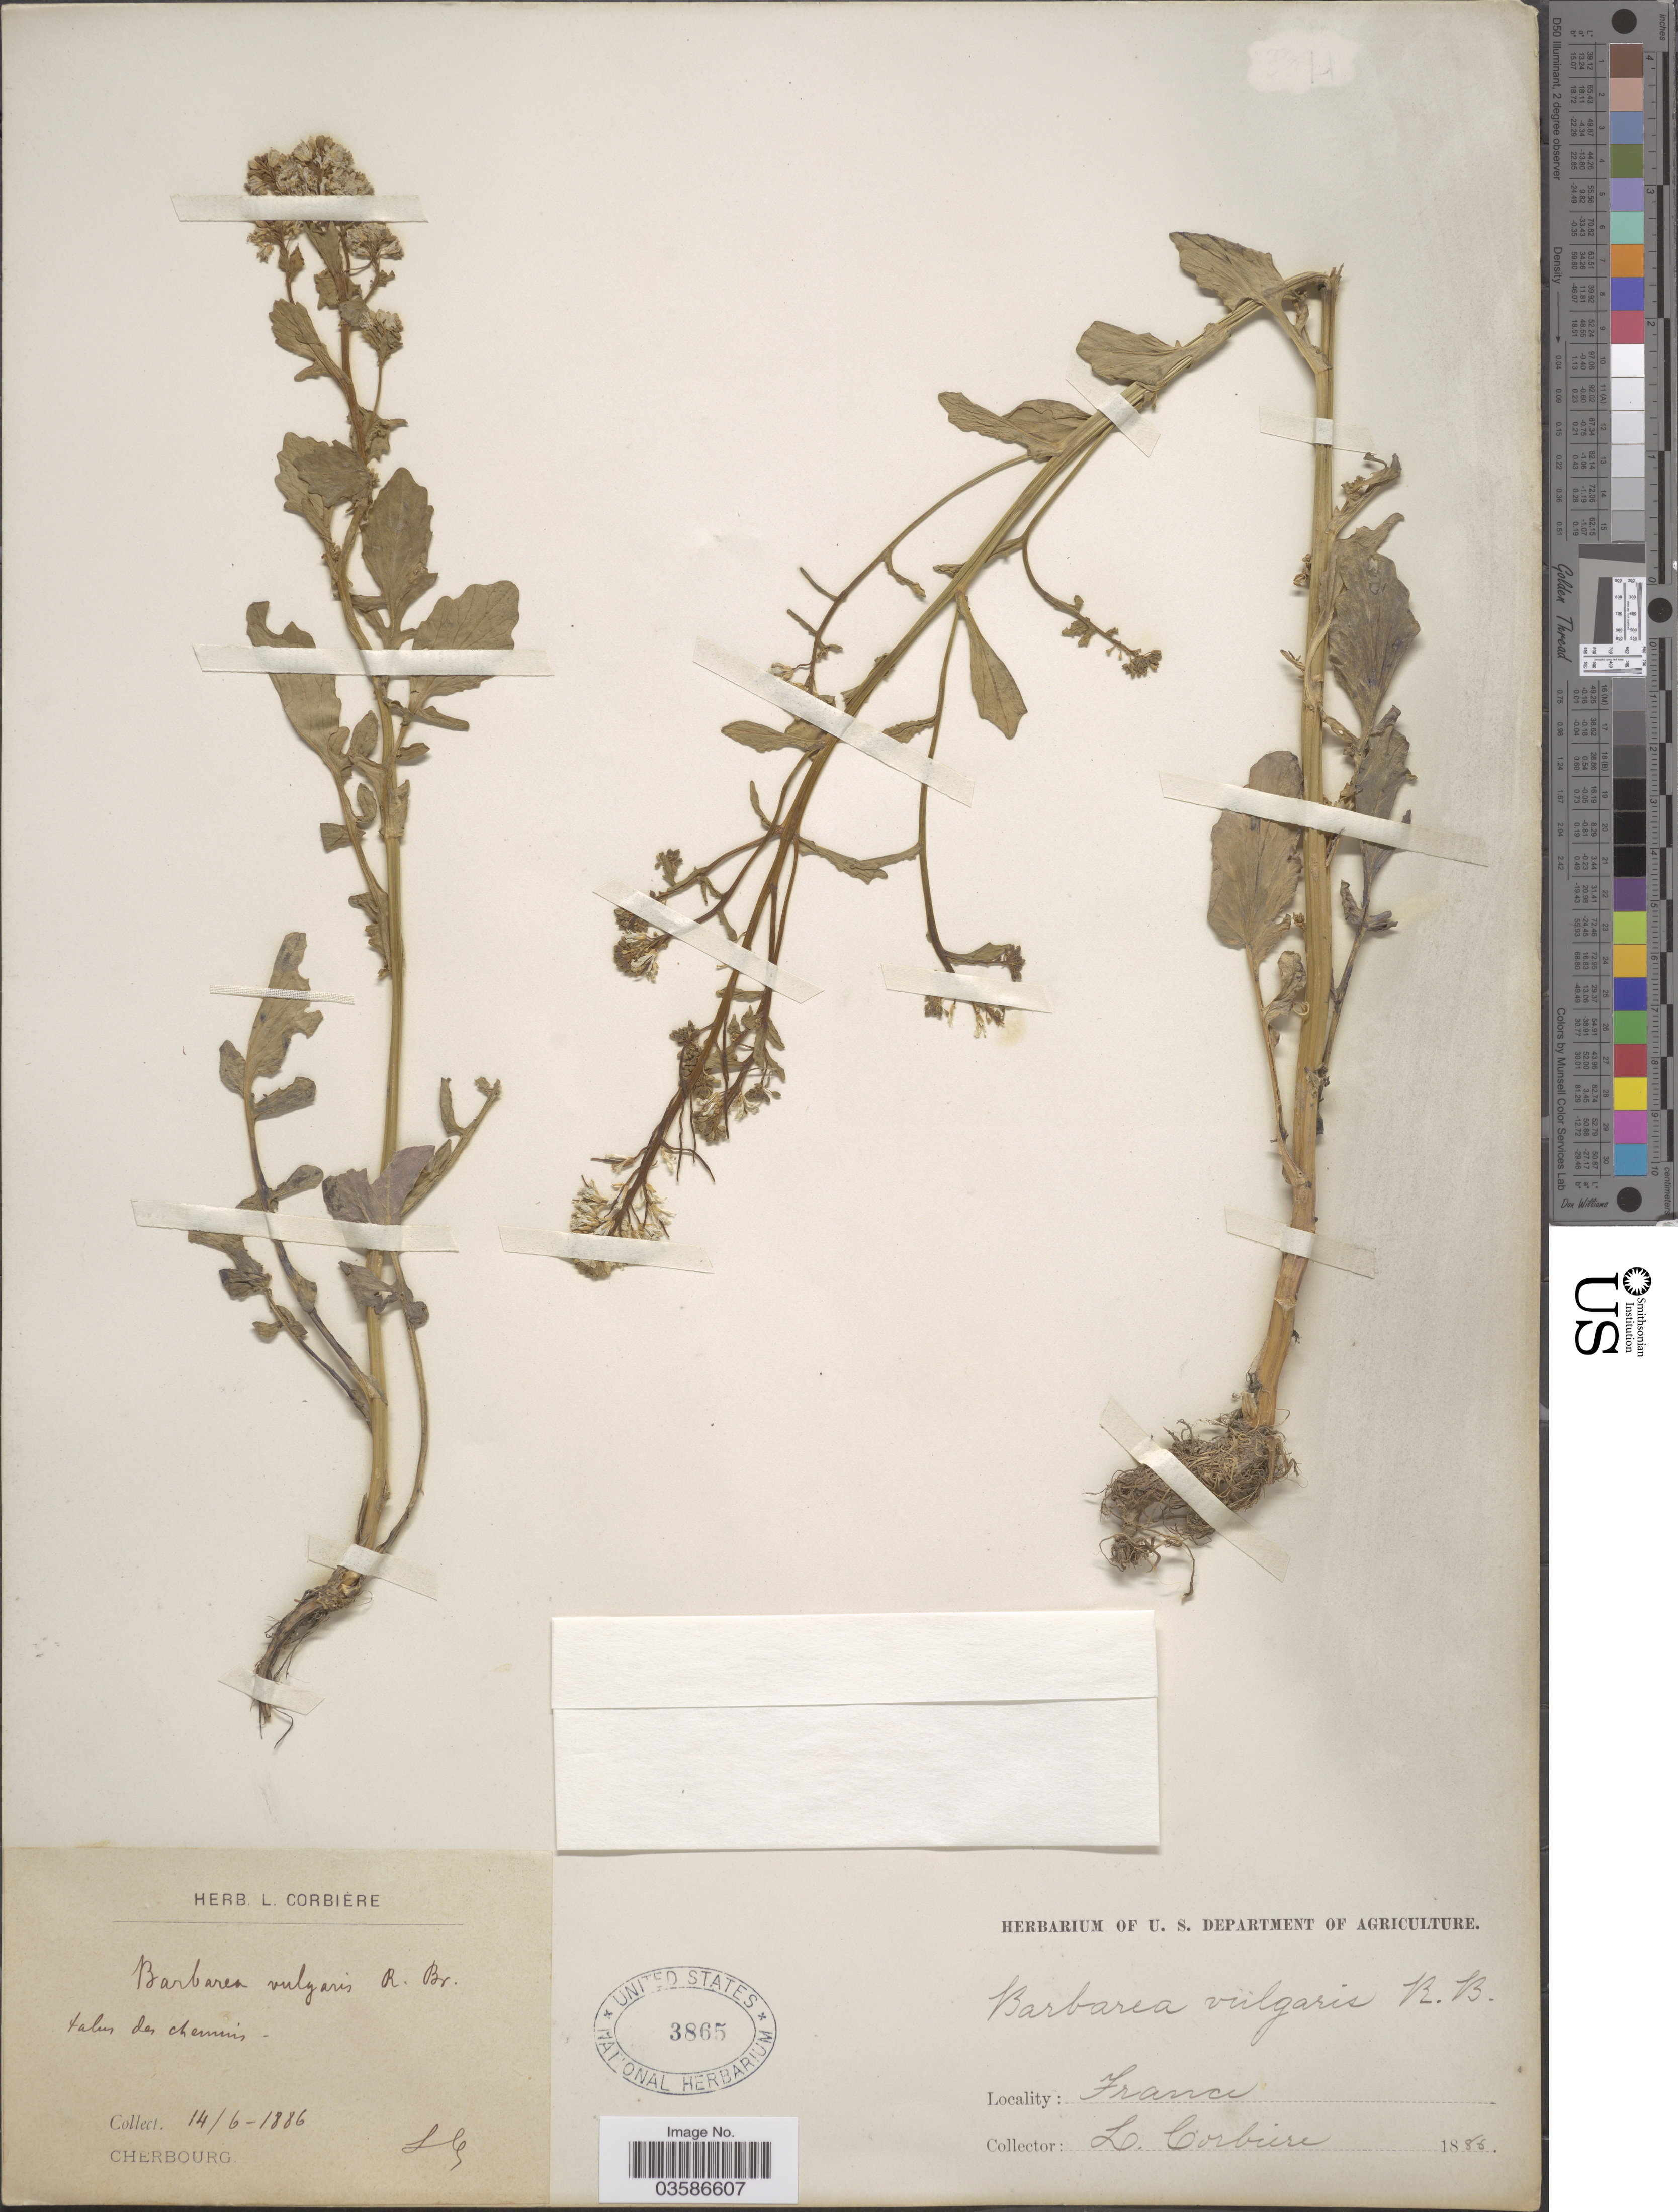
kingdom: Plantae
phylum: Tracheophyta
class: Magnoliopsida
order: Brassicales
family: Brassicaceae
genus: Barbarea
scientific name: Barbarea vulgaris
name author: W.T. Aiton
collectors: L. Corbière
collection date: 1886-06-14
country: France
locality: Cherbourg.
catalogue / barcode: US 3865